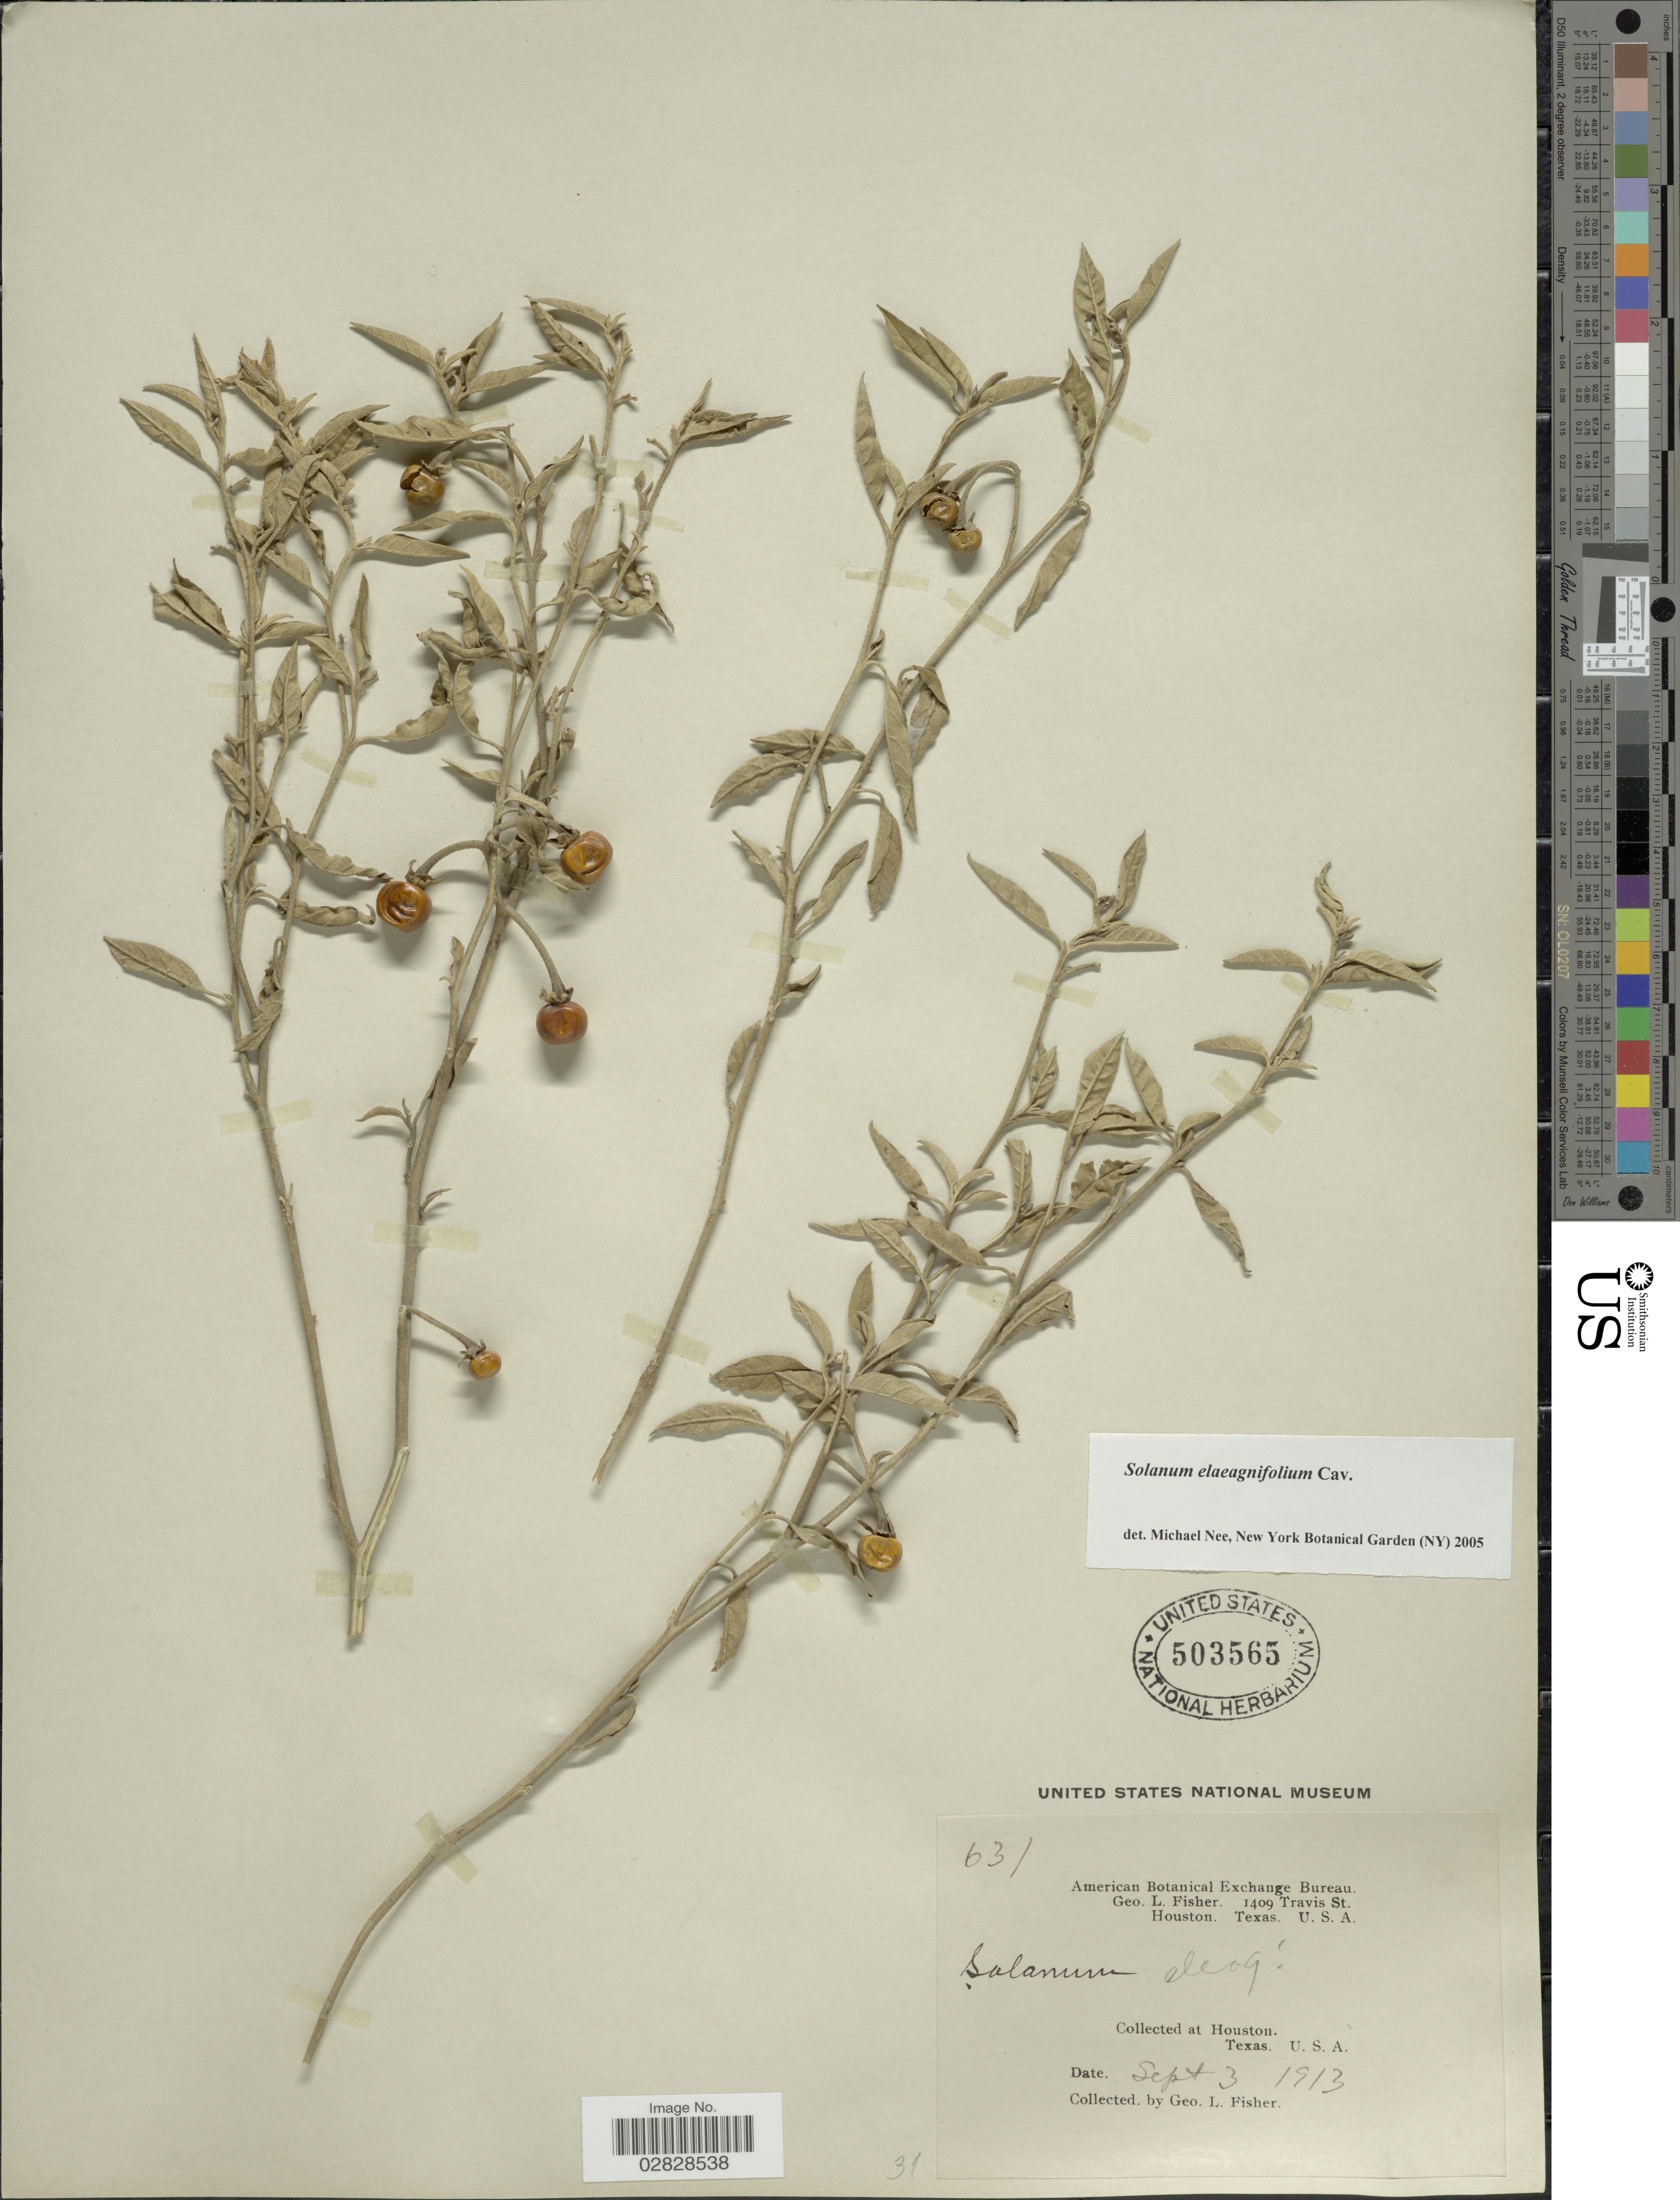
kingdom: Plantae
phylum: Tracheophyta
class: Magnoliopsida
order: Solanales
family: Solanaceae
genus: Solanum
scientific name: Solanum elaeagnifolium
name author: Cav.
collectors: G. L. Fisher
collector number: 631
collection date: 1913-09-03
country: United States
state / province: Texas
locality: Houston.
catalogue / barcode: US 503565